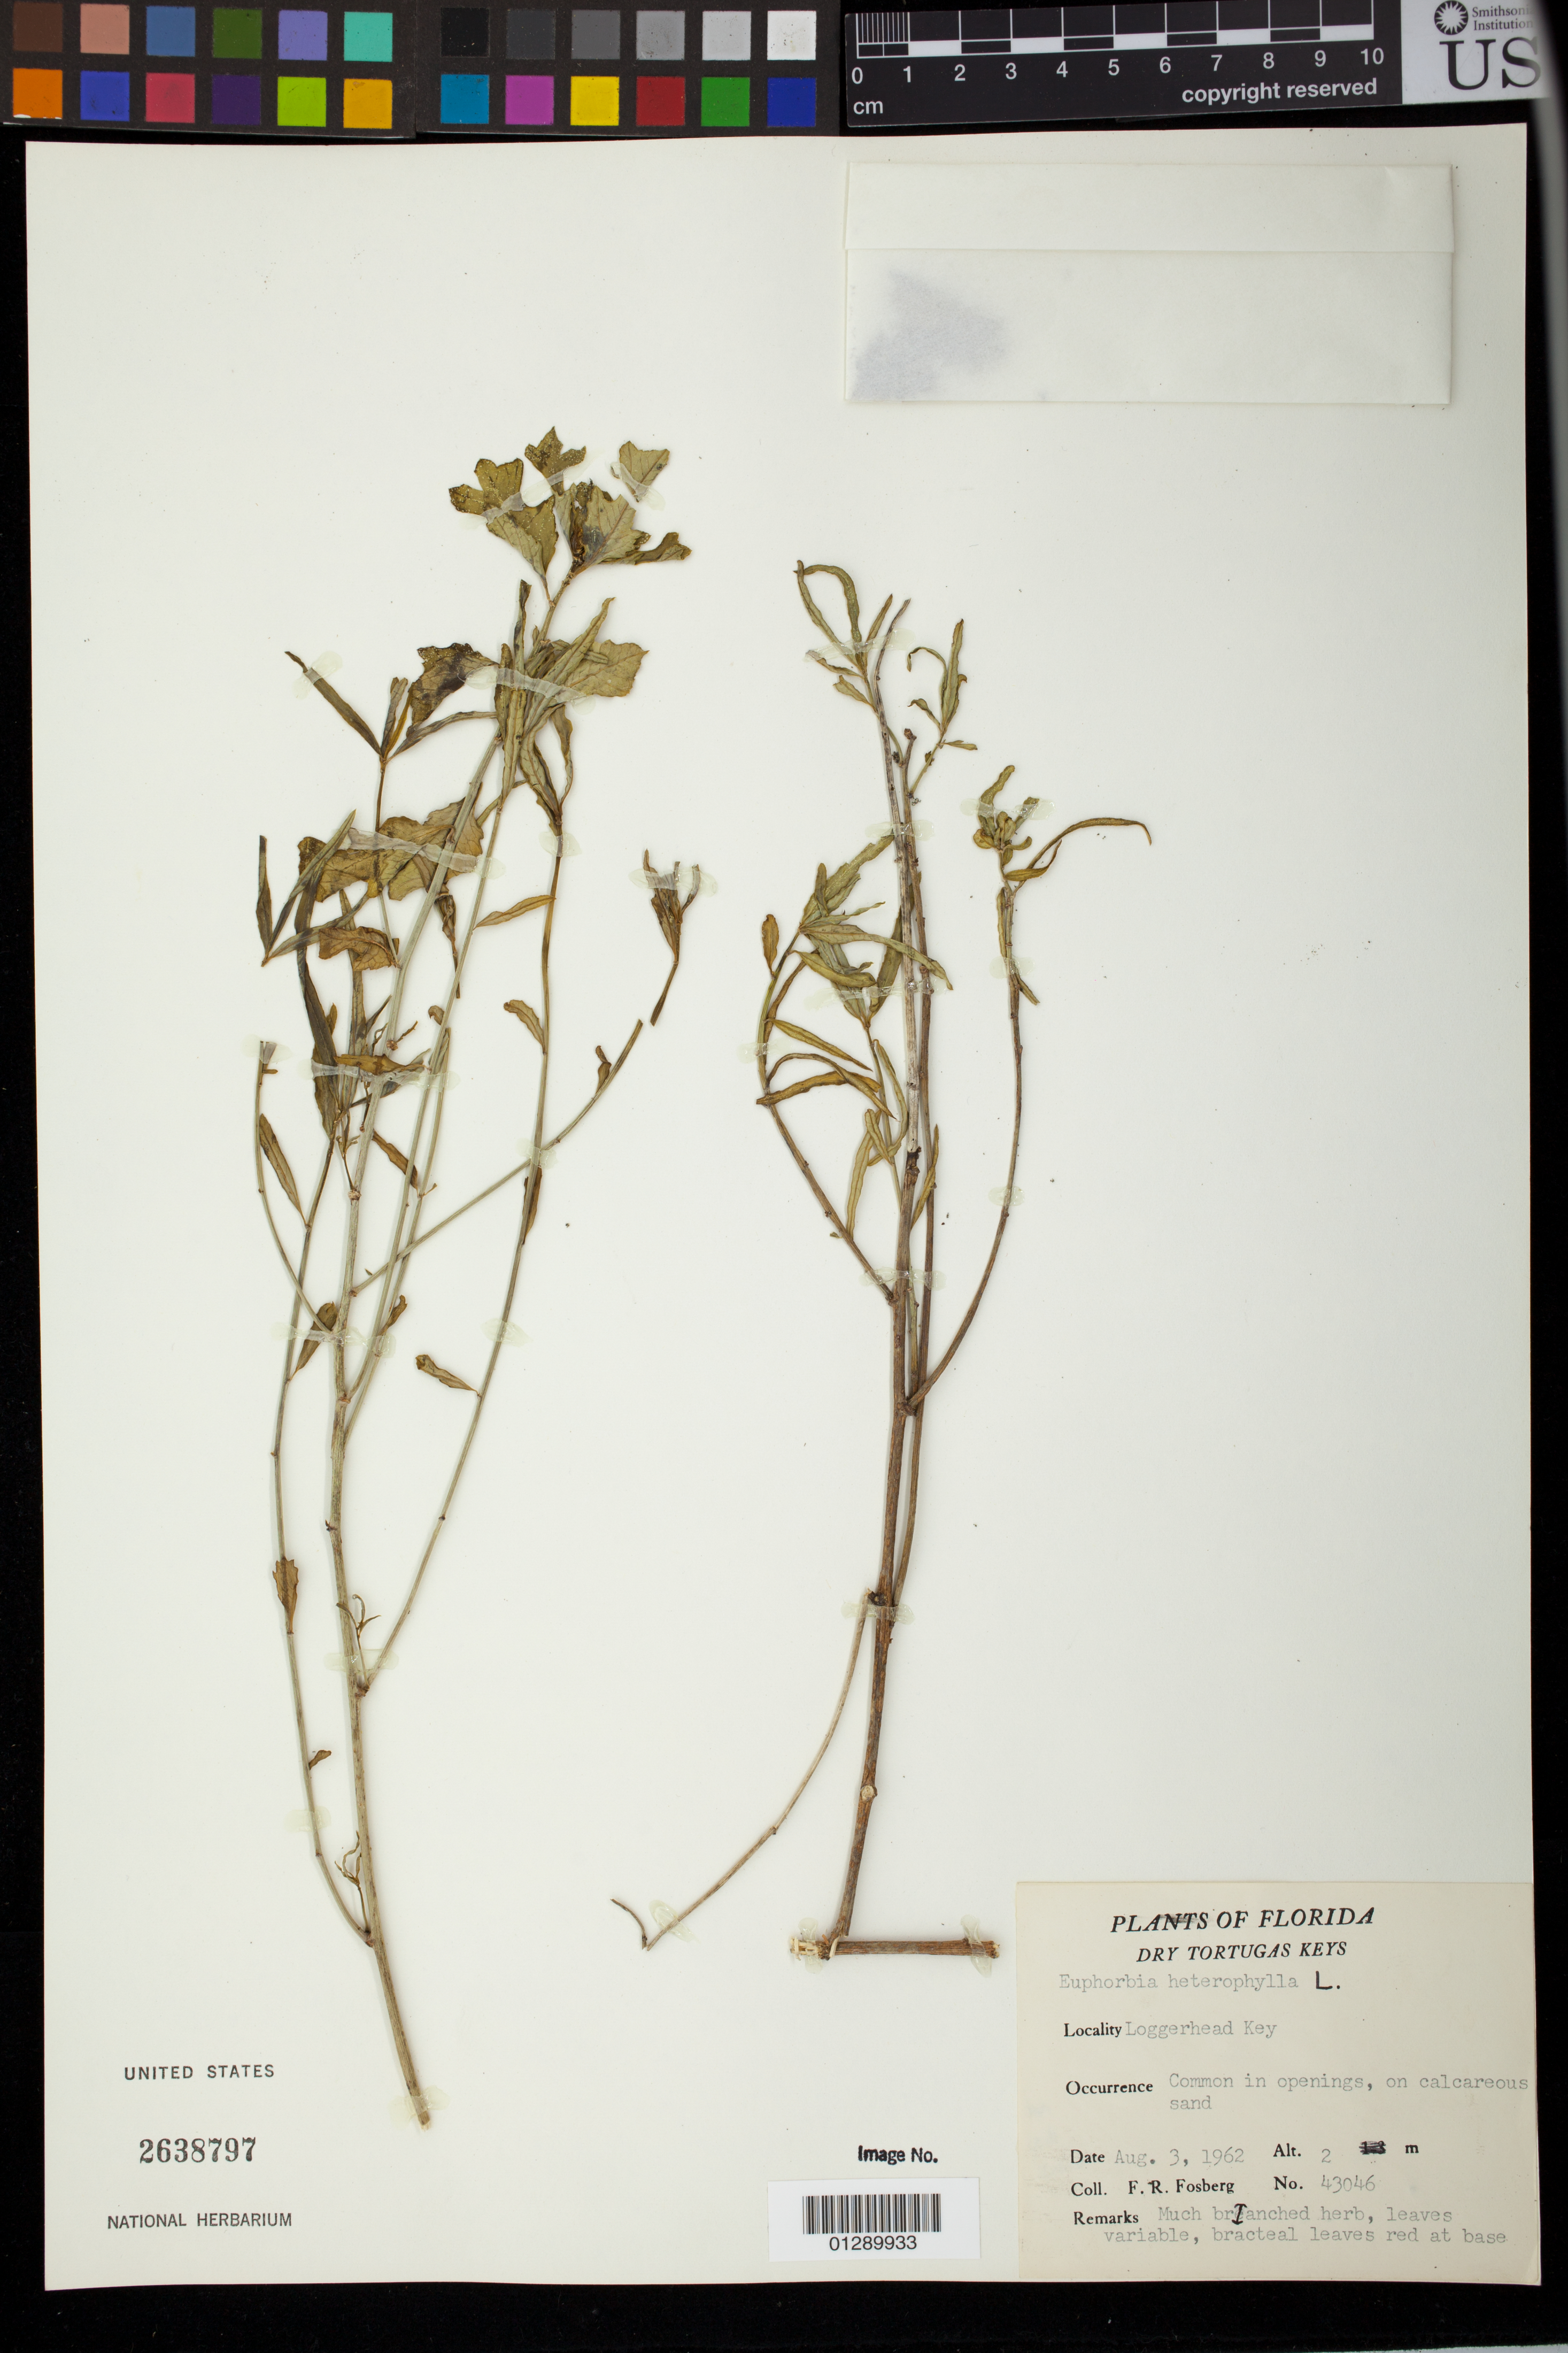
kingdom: Plantae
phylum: Tracheophyta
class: Magnoliopsida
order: Malpighiales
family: Euphorbiaceae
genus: Euphorbia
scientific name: Euphorbia heterophylla var. cyathophora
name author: (Murr.) Griseb.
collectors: F. R. Fosberg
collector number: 43046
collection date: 1962-08-03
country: United States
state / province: Florida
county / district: Monroe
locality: Loggerhead Key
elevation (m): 2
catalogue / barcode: US 2638797